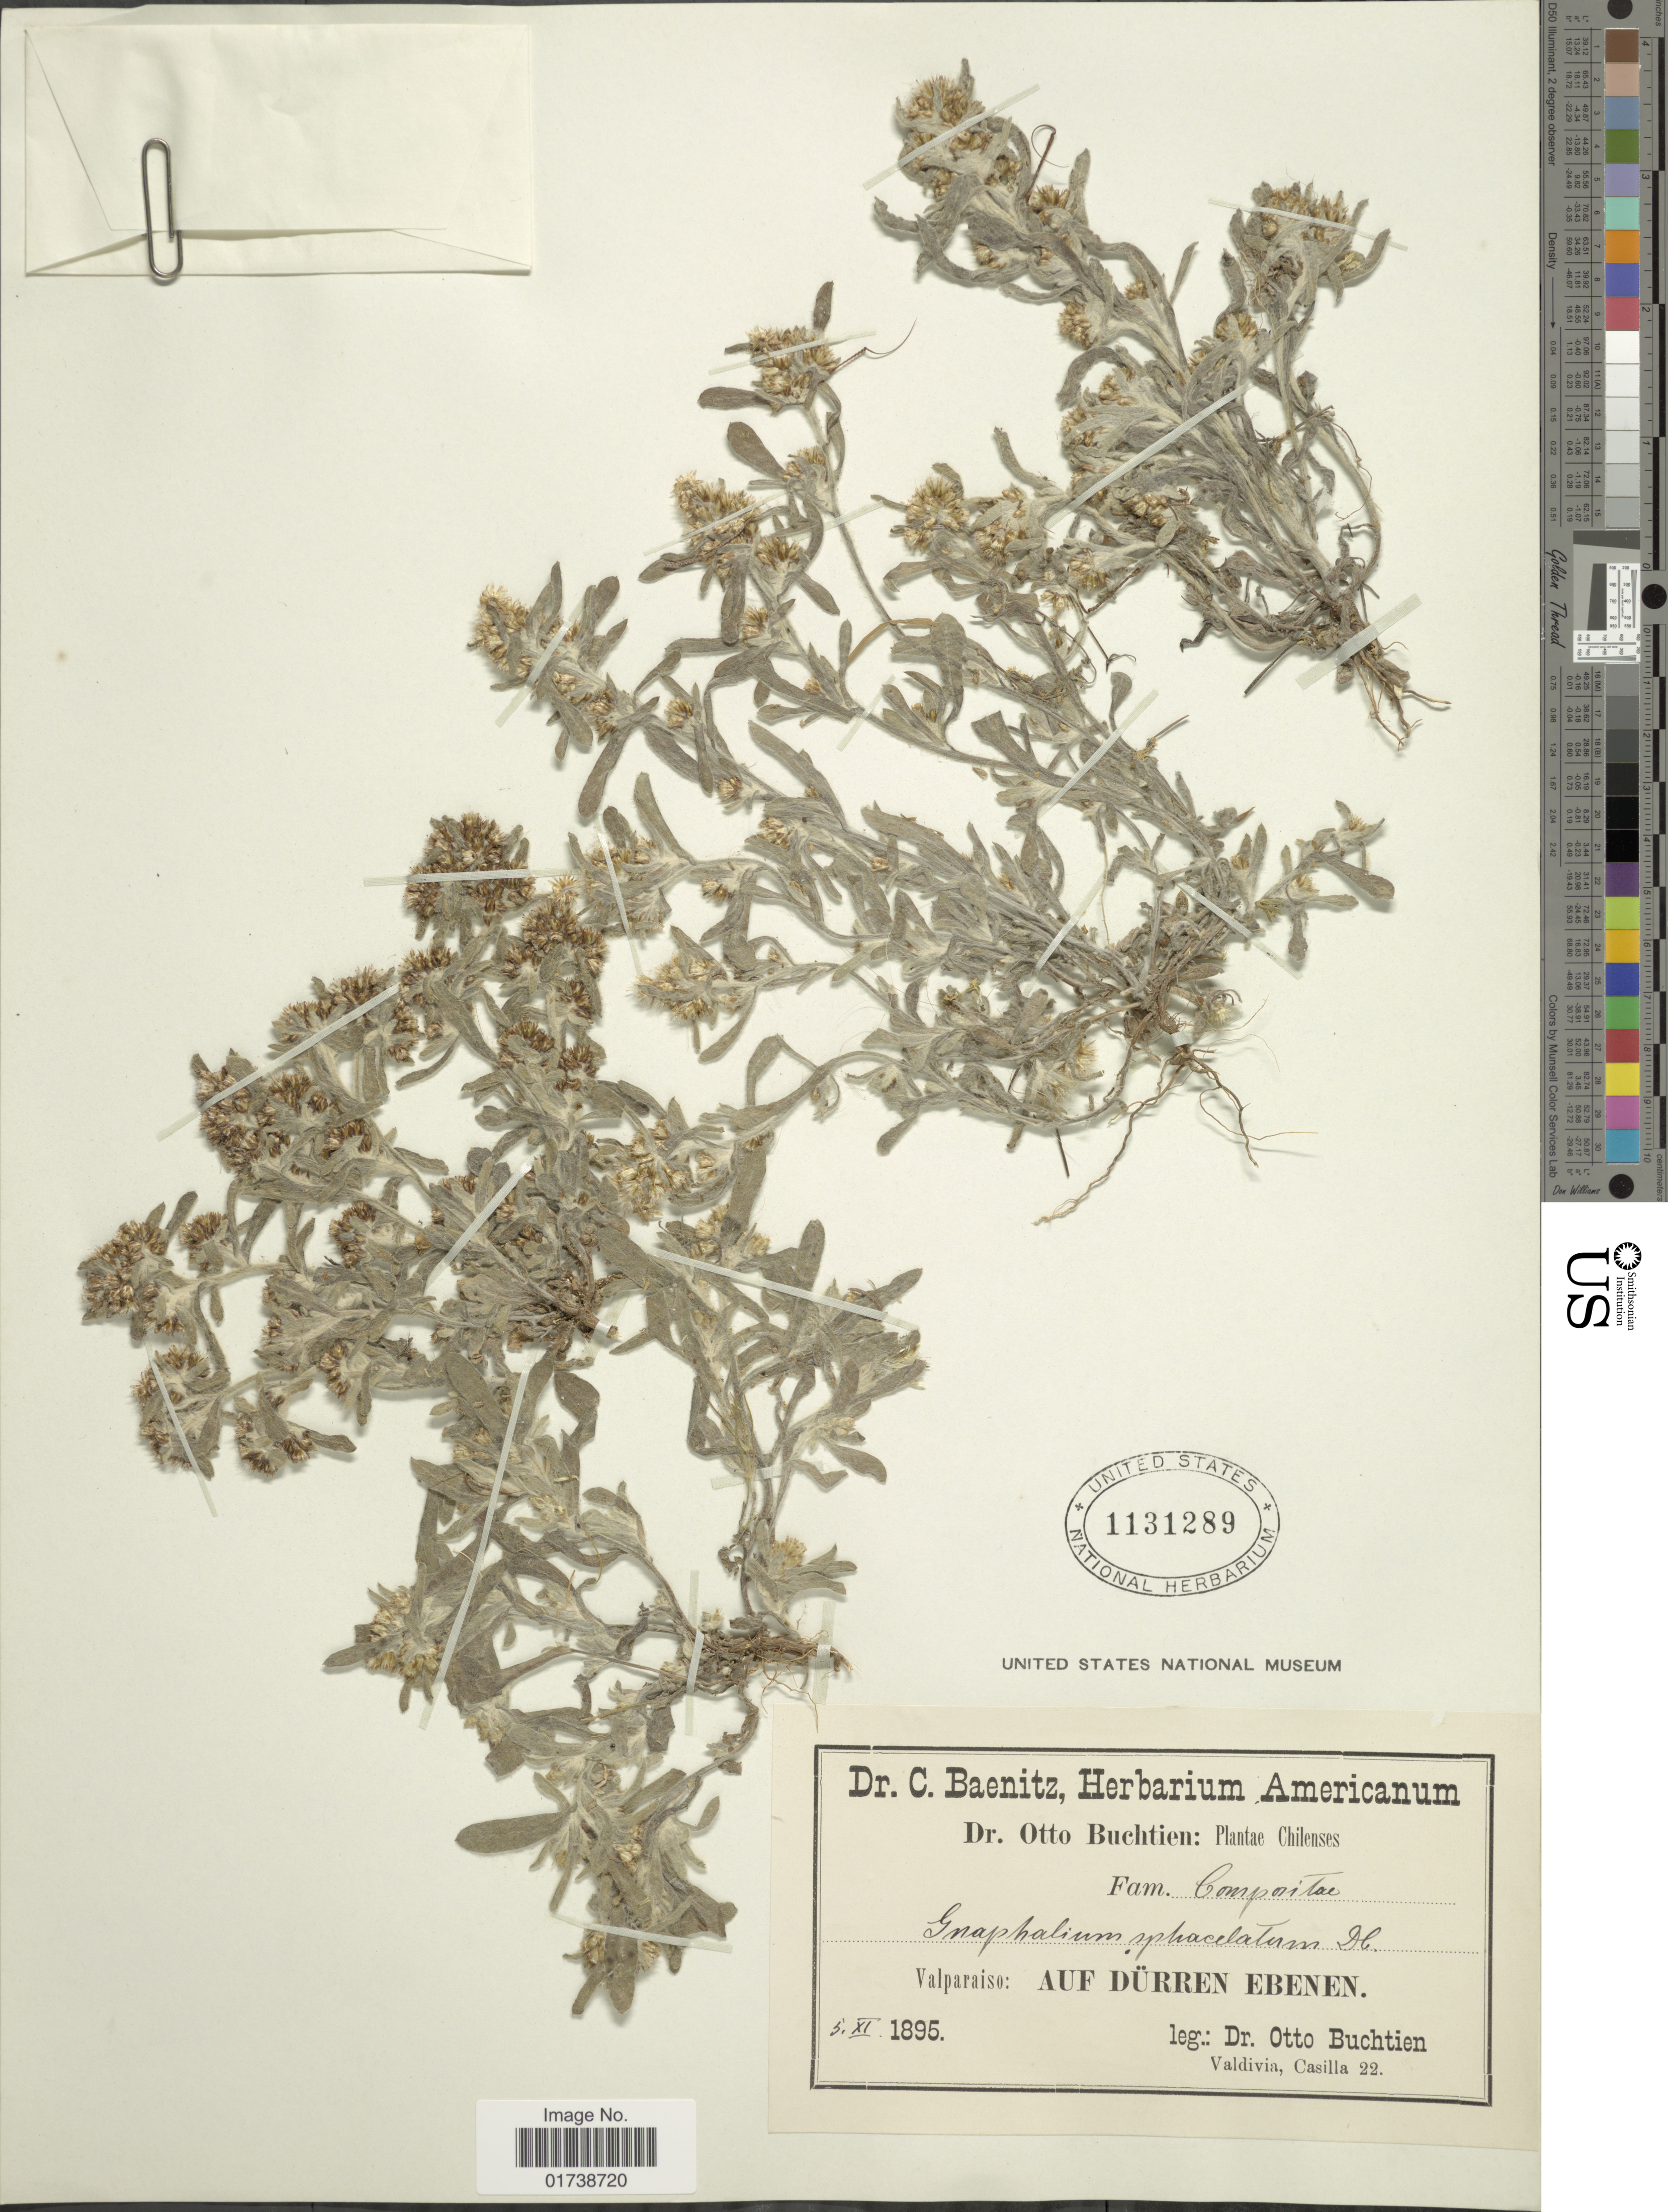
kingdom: Plantae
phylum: Tracheophyta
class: Magnoliopsida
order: Asterales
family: Asteraceae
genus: Gamochaeta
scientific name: Gamochaeta sphacilata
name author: (Kunth) Cabrera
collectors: O. Buchtien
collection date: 1895-11-05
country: Chile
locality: Chilenses, Valparaiso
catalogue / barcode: US 1131289